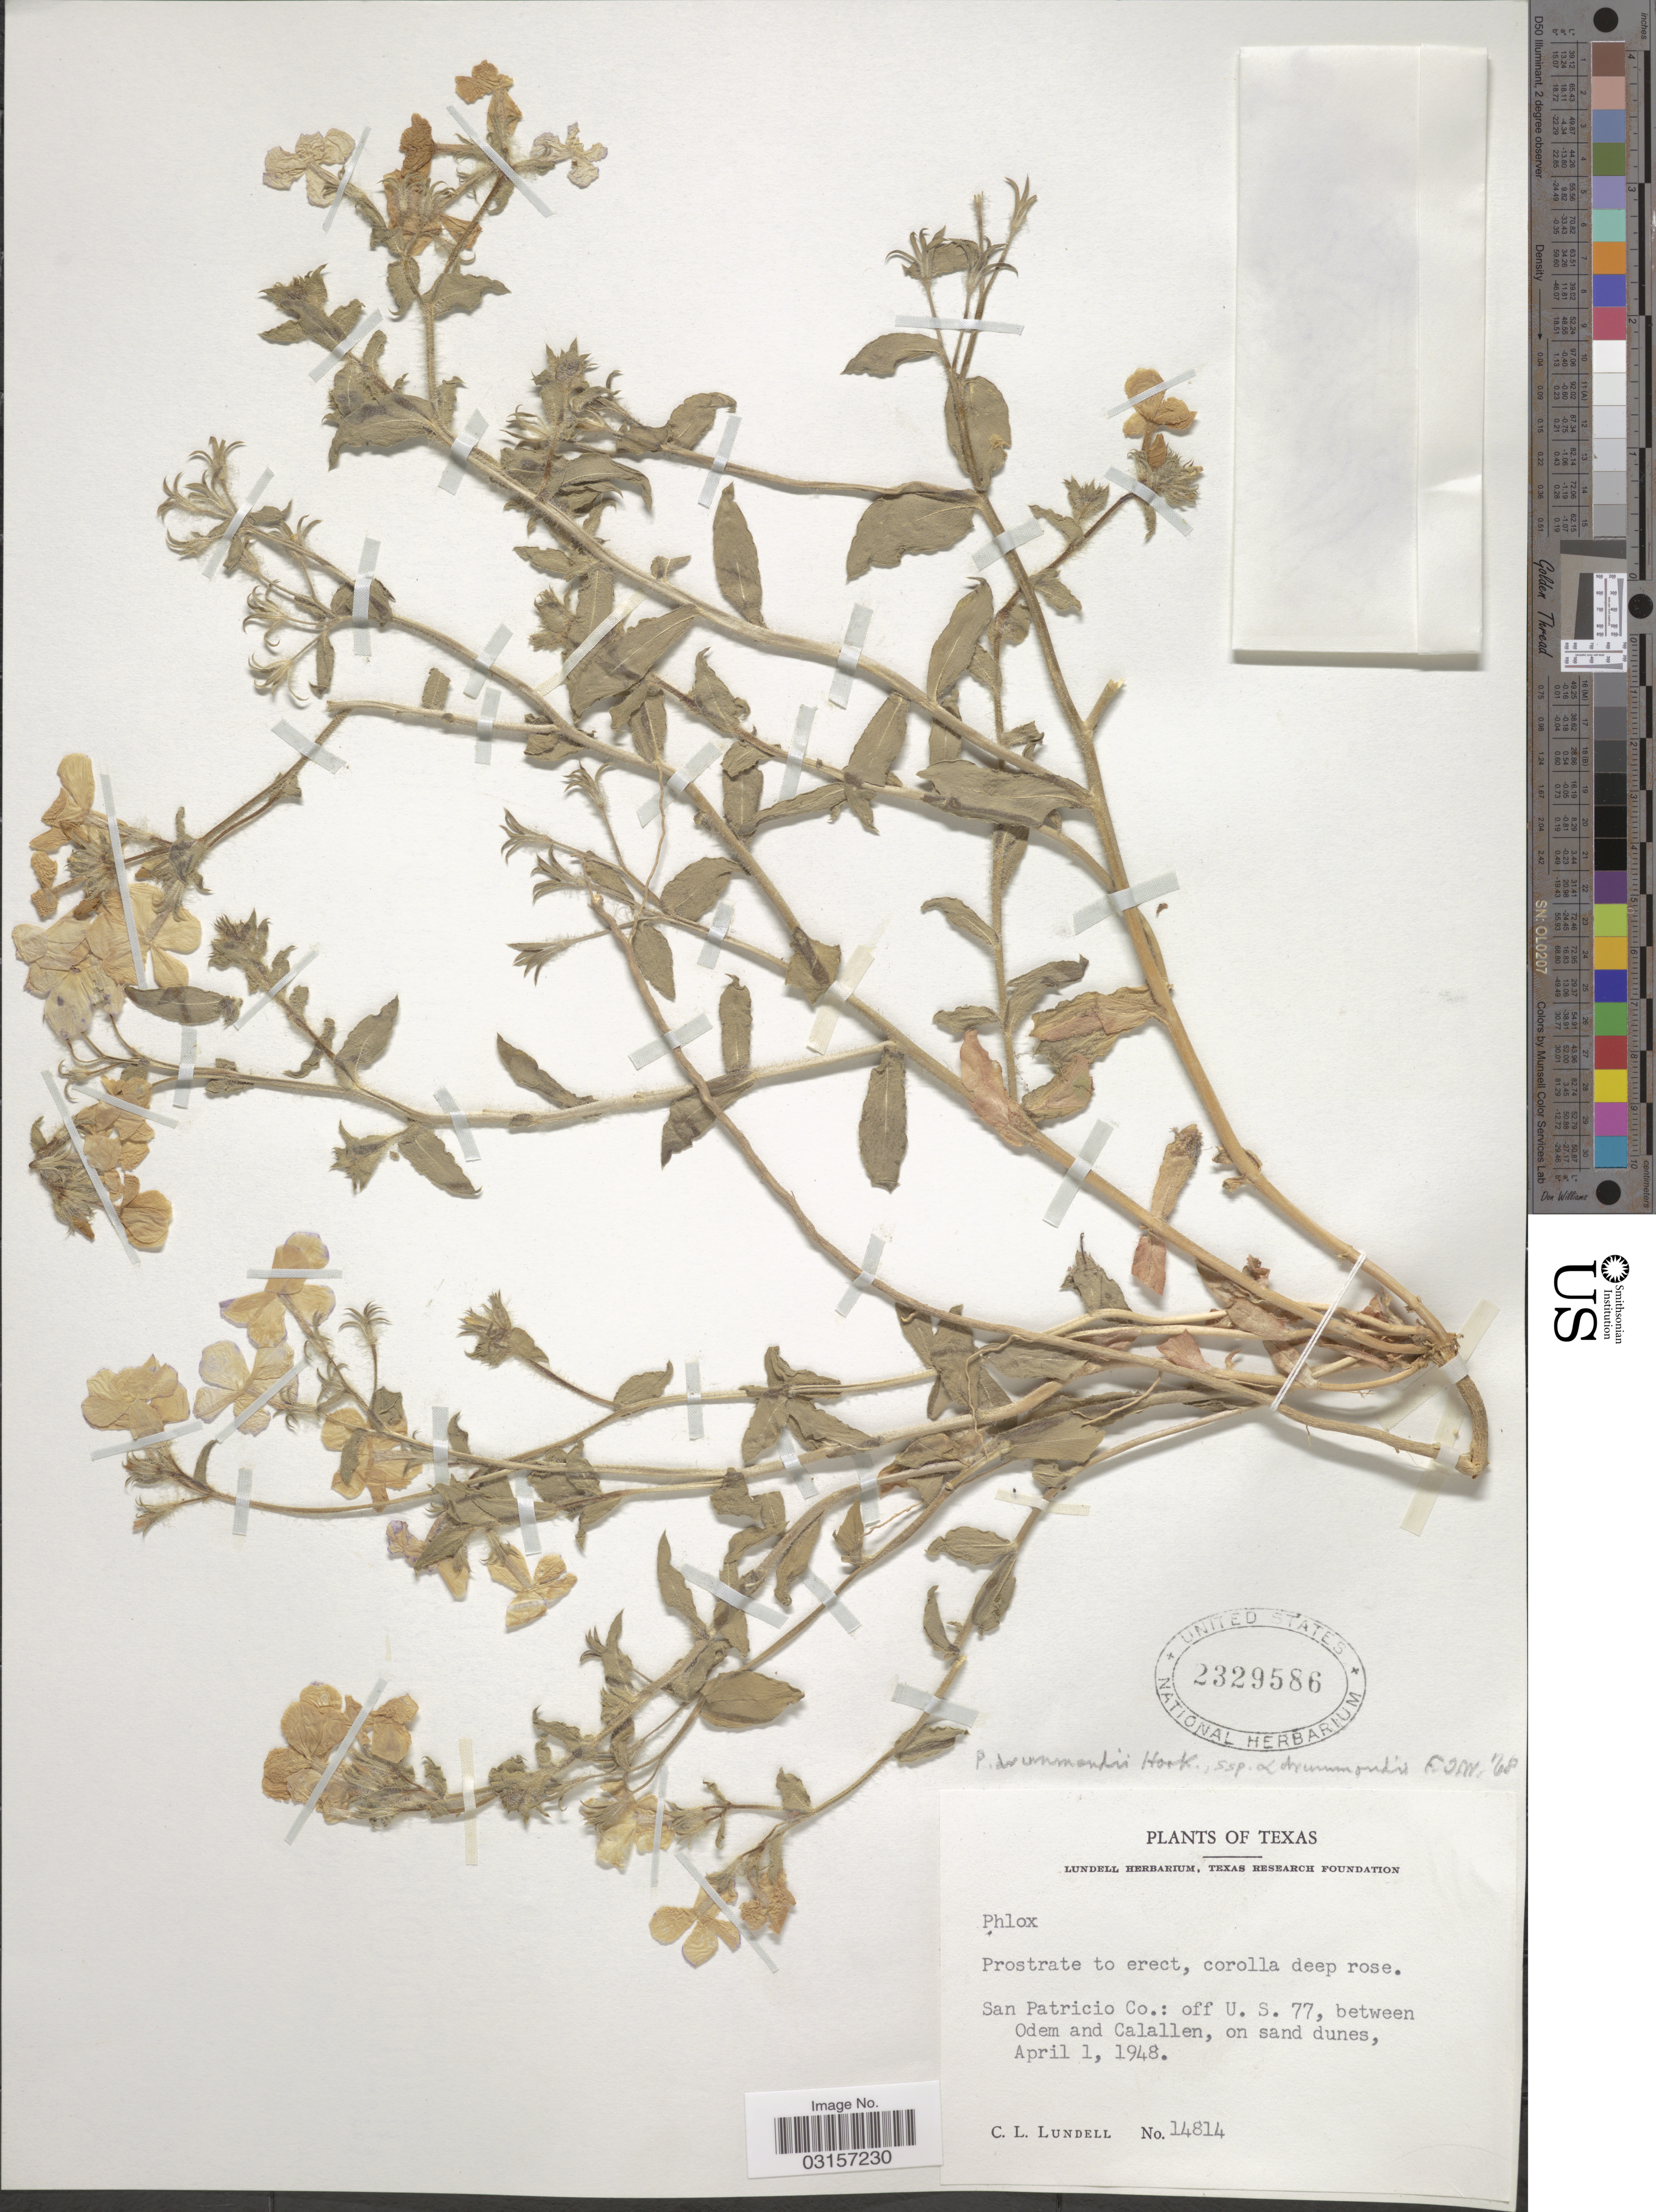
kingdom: Plantae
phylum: Tracheophyta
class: Magnoliopsida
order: Ericales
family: Polemoniaceae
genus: Phlox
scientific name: Phlox drummondii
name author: Hook.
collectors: C. L. Lundell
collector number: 14814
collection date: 1948-04-01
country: United States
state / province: Texas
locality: San Patricio Co.: off U. S. 77, between Odem and Calallen, on sand dunes.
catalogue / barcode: US 2329586